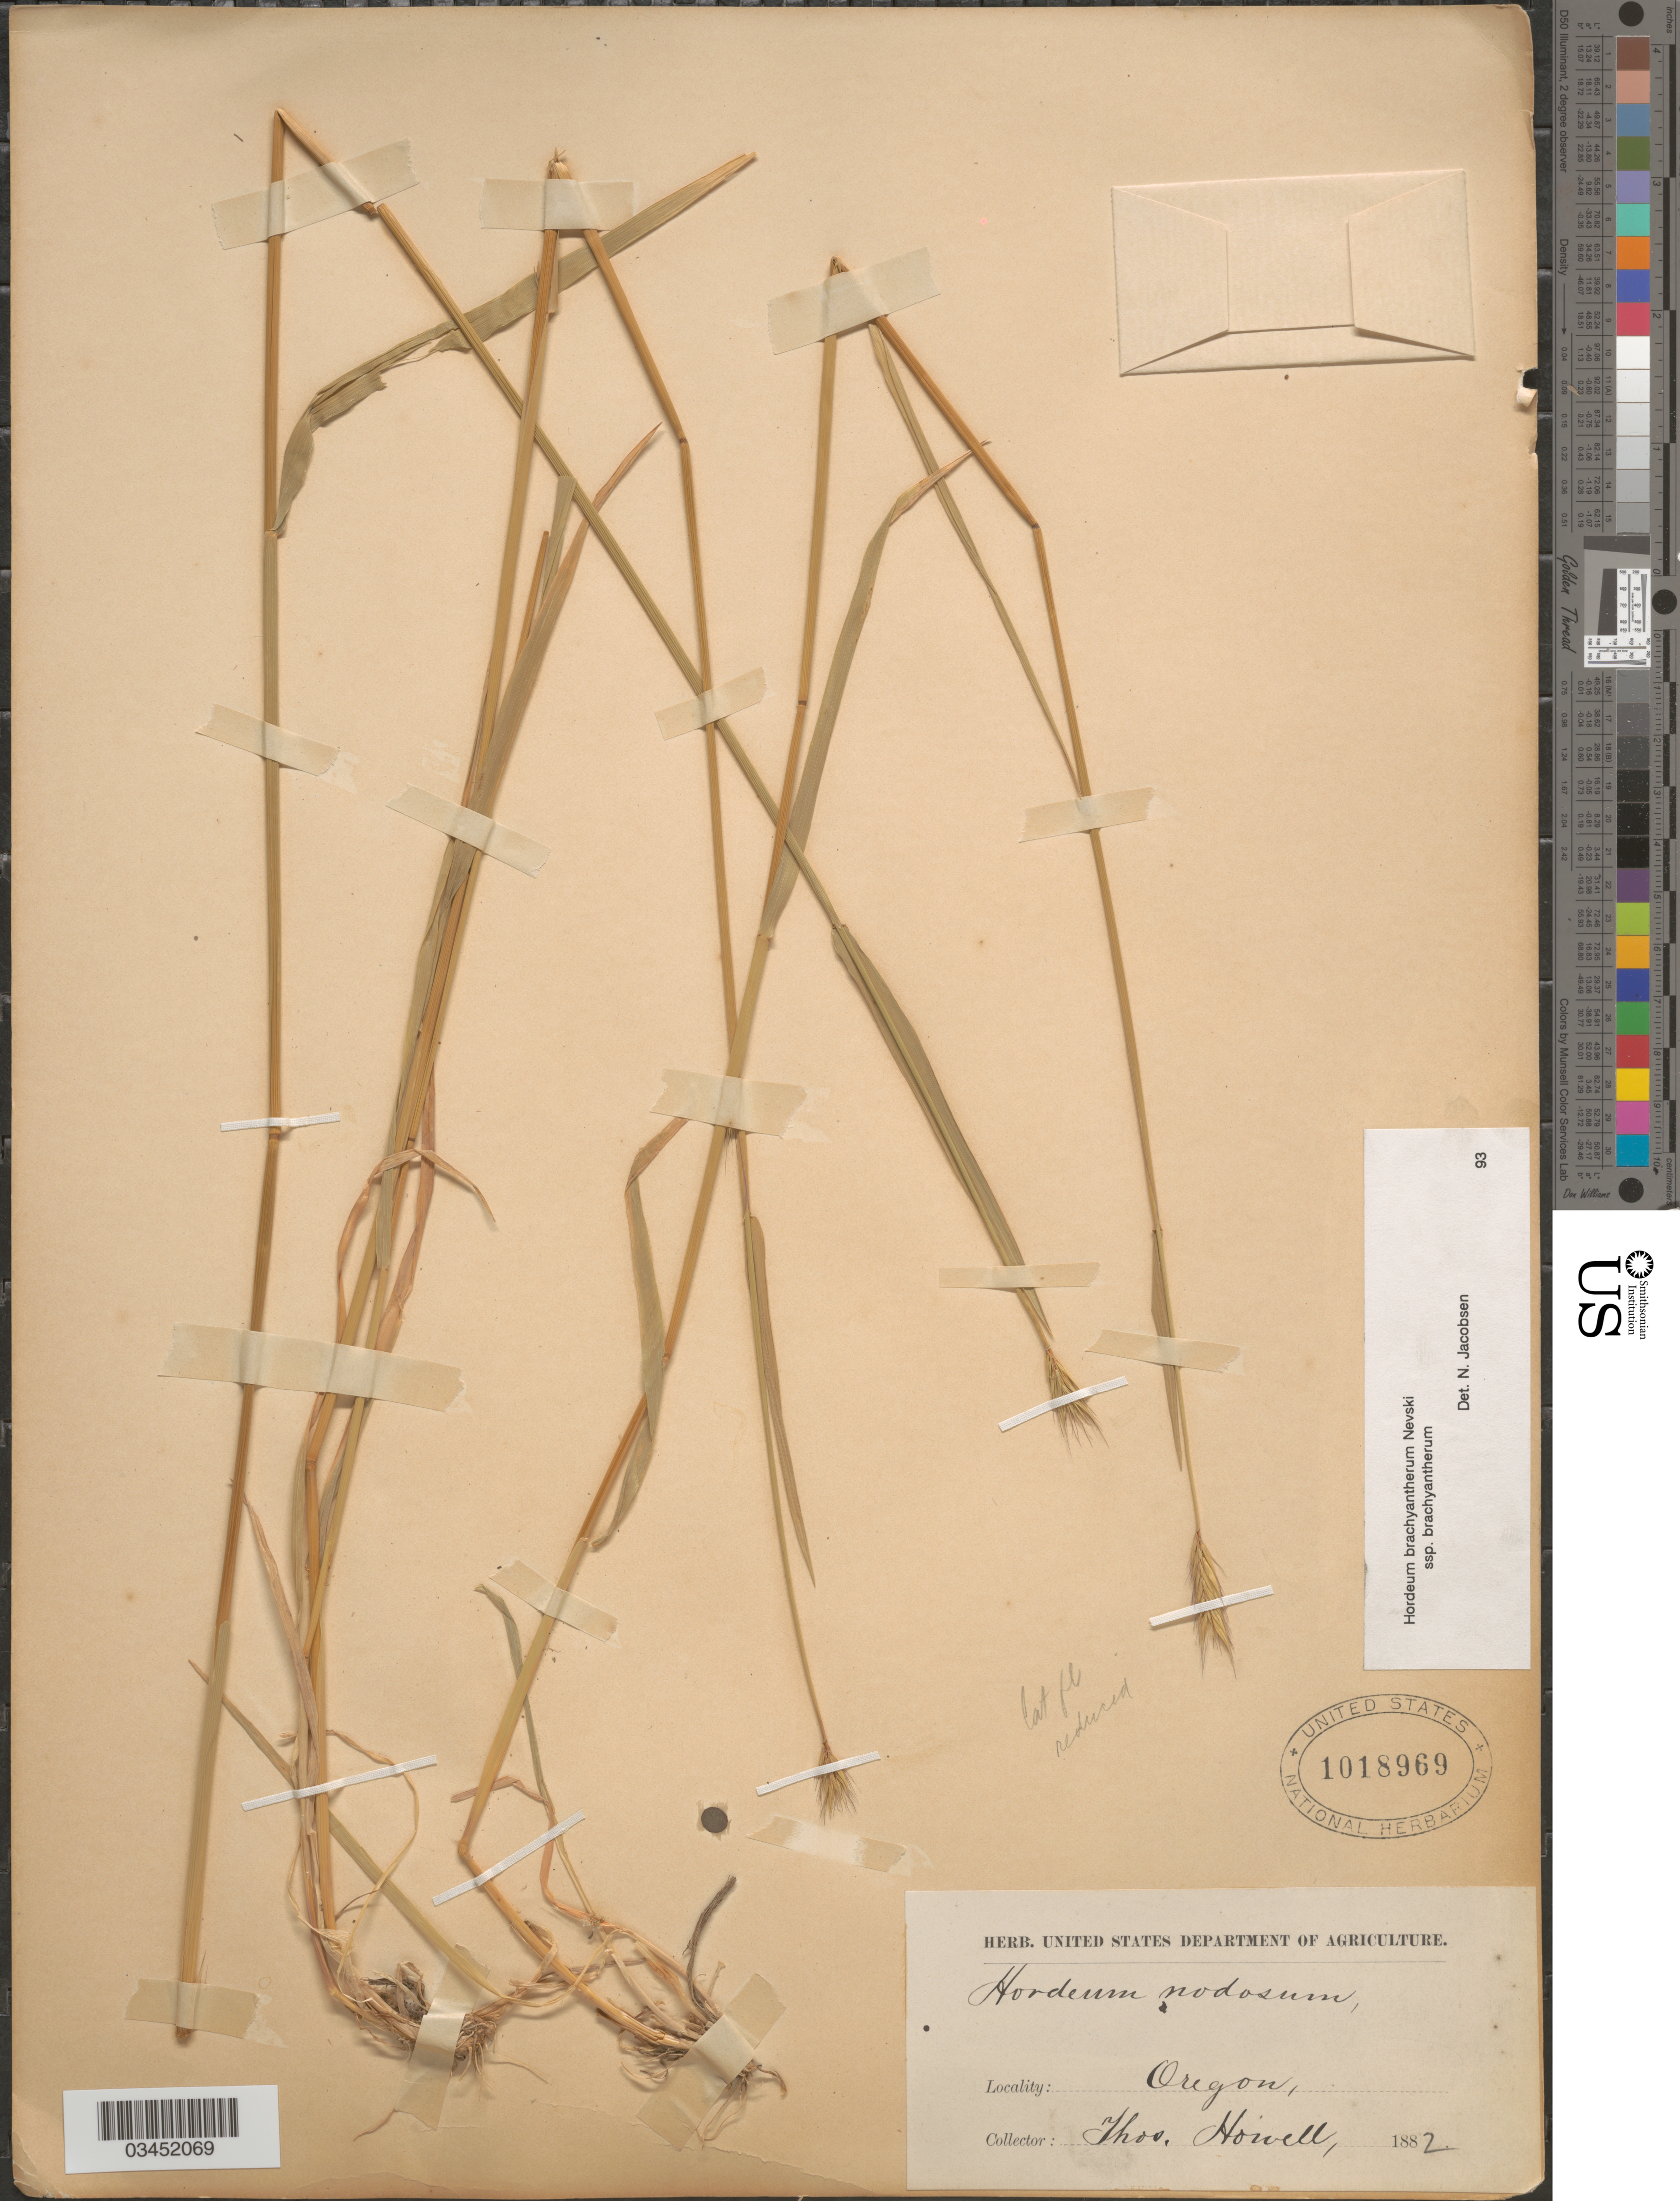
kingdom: Plantae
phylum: Tracheophyta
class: Liliopsida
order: Poales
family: Poaceae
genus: Hordeum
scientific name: Hordeum brachyantherum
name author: Nevski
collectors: T. Howell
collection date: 1882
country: United States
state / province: Oregon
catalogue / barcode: US 1018969